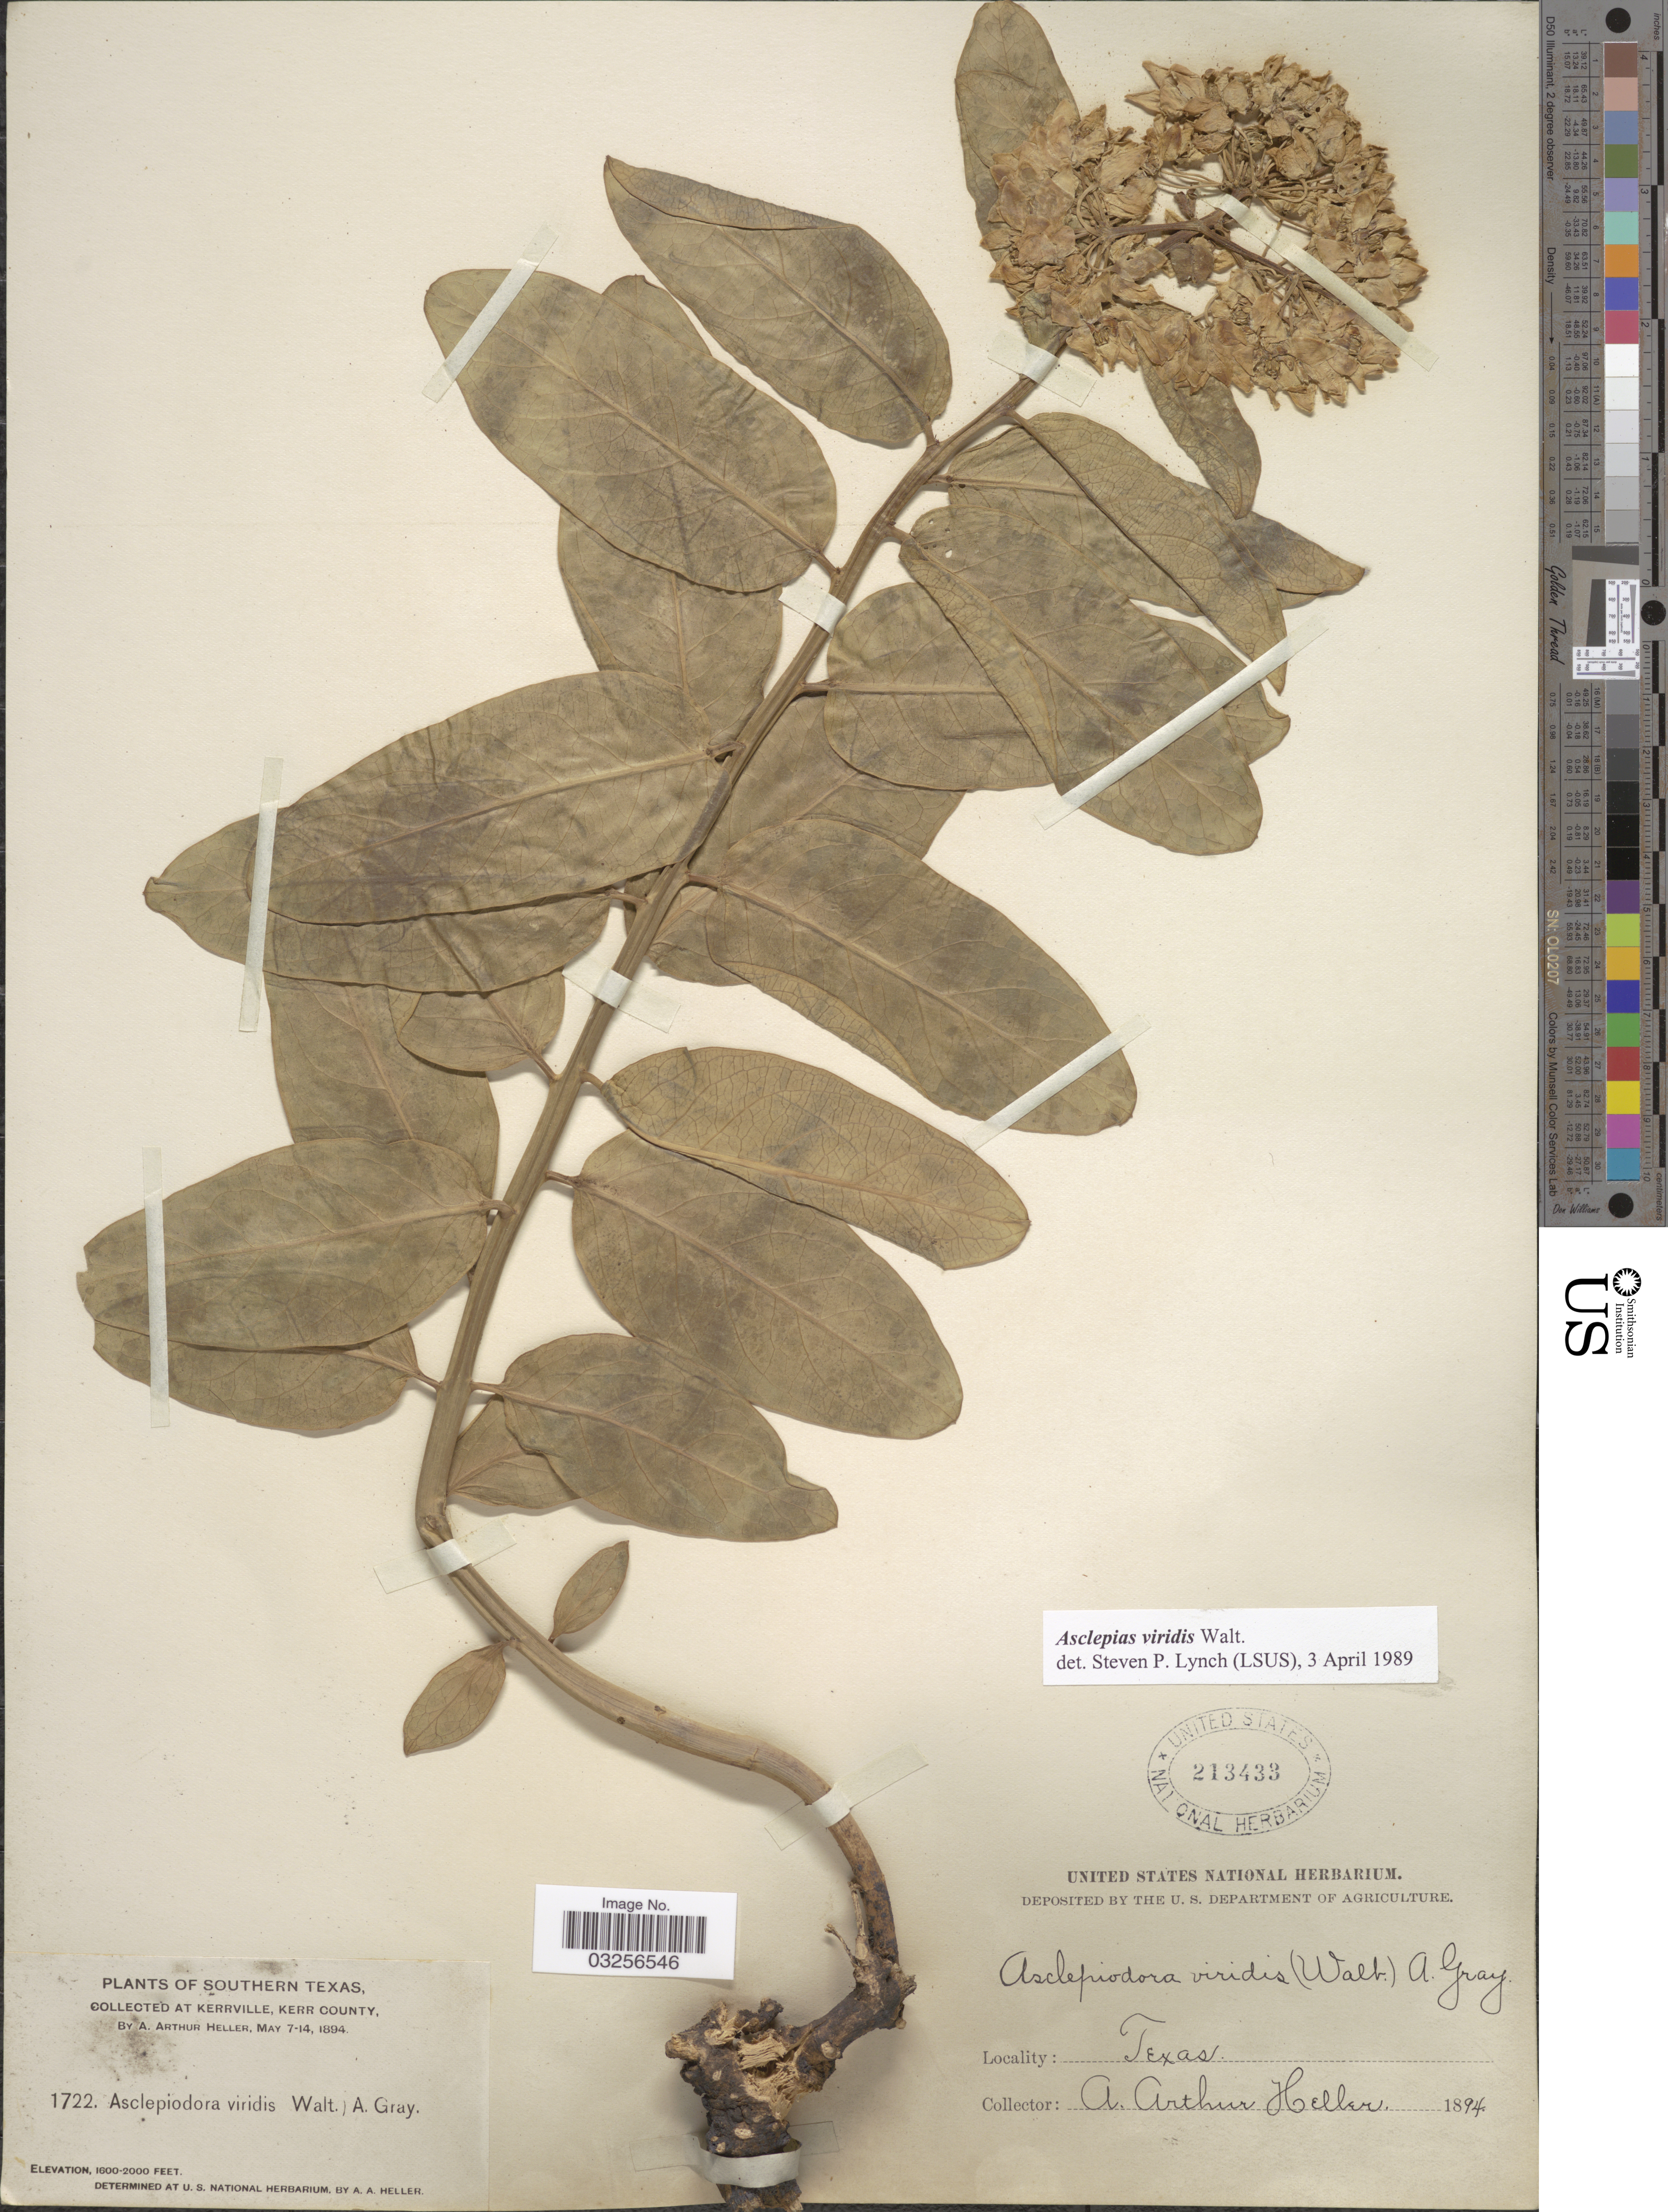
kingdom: Plantae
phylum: Tracheophyta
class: Magnoliopsida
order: Gentianales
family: Apocynaceae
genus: Asclepias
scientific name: Asclepias viridis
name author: Walter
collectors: A. A. Heller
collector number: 1722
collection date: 1894-05-07/1894-05-14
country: United States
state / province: Texas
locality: Southern Texas. At Kerrville, Kerr County.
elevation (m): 488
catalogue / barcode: US 213433